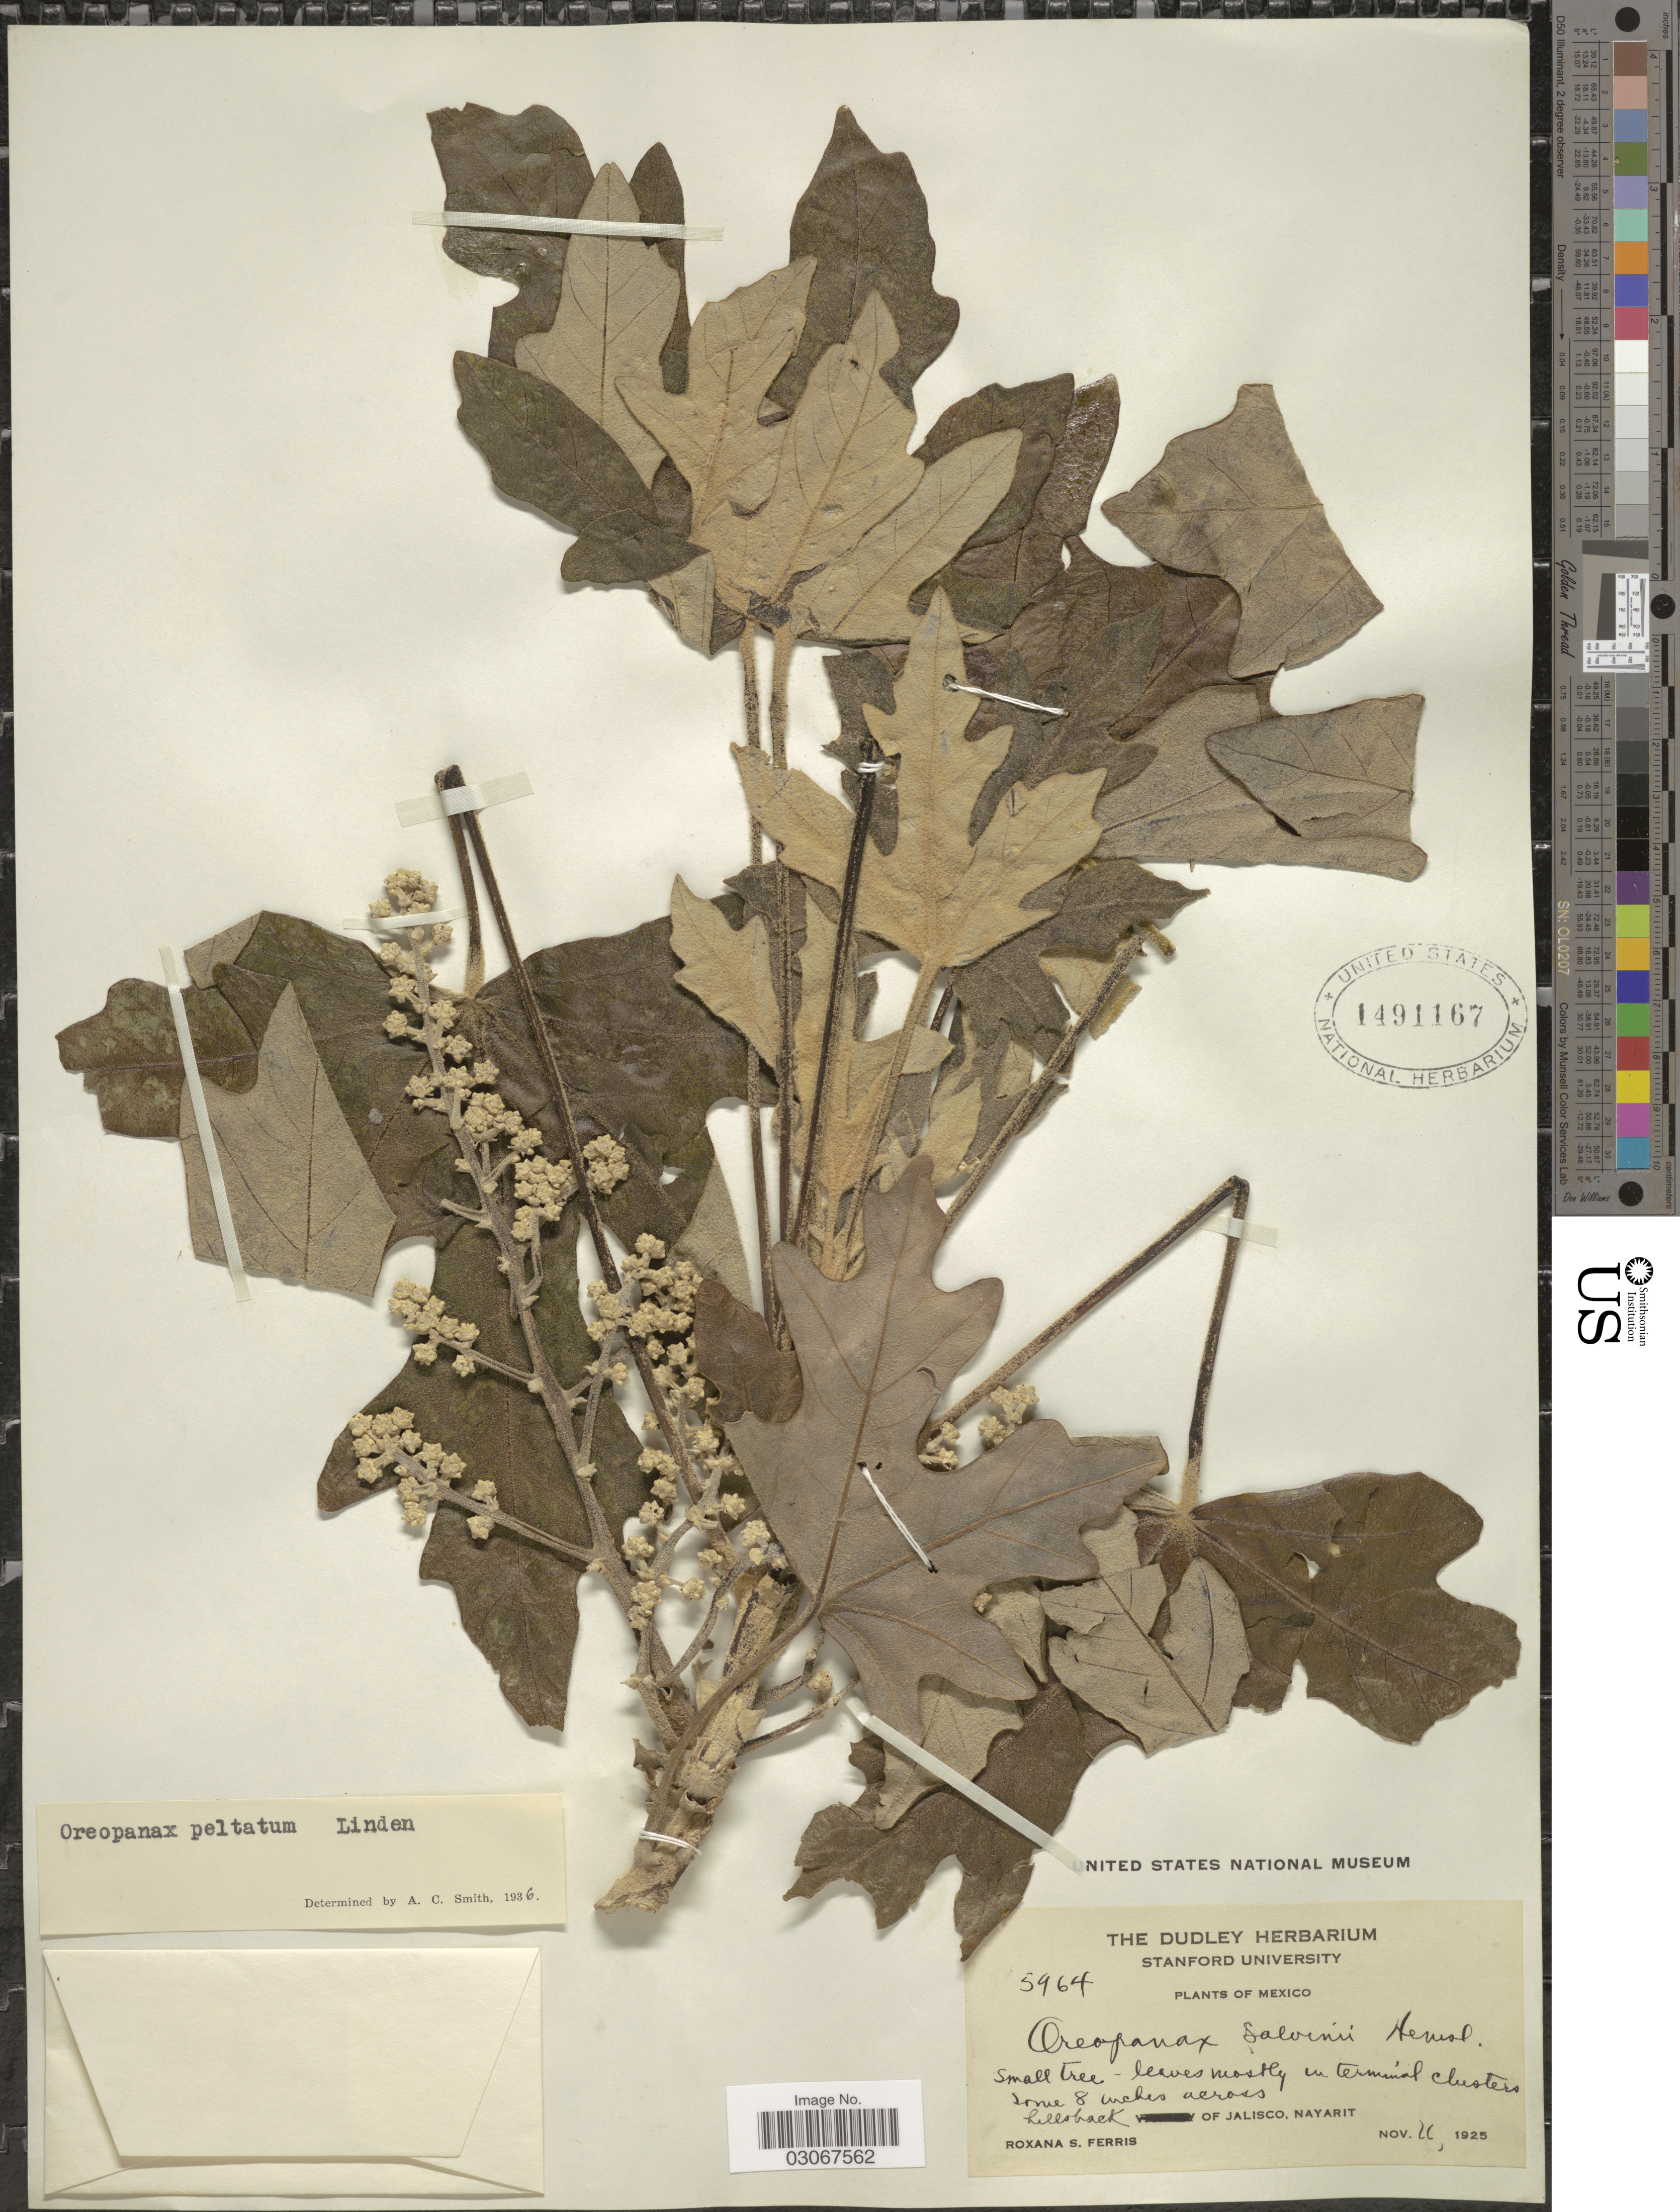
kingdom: Plantae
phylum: Tracheophyta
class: Magnoliopsida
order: Apiales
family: Araliaceae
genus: Oreopanax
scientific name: Oreopanax peltatus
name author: Linden ex Regel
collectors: R. S. Ferris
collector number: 5964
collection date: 1925-11-11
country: Mexico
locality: Hillsback of Jalisco, Nayarit.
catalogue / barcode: US 1491167